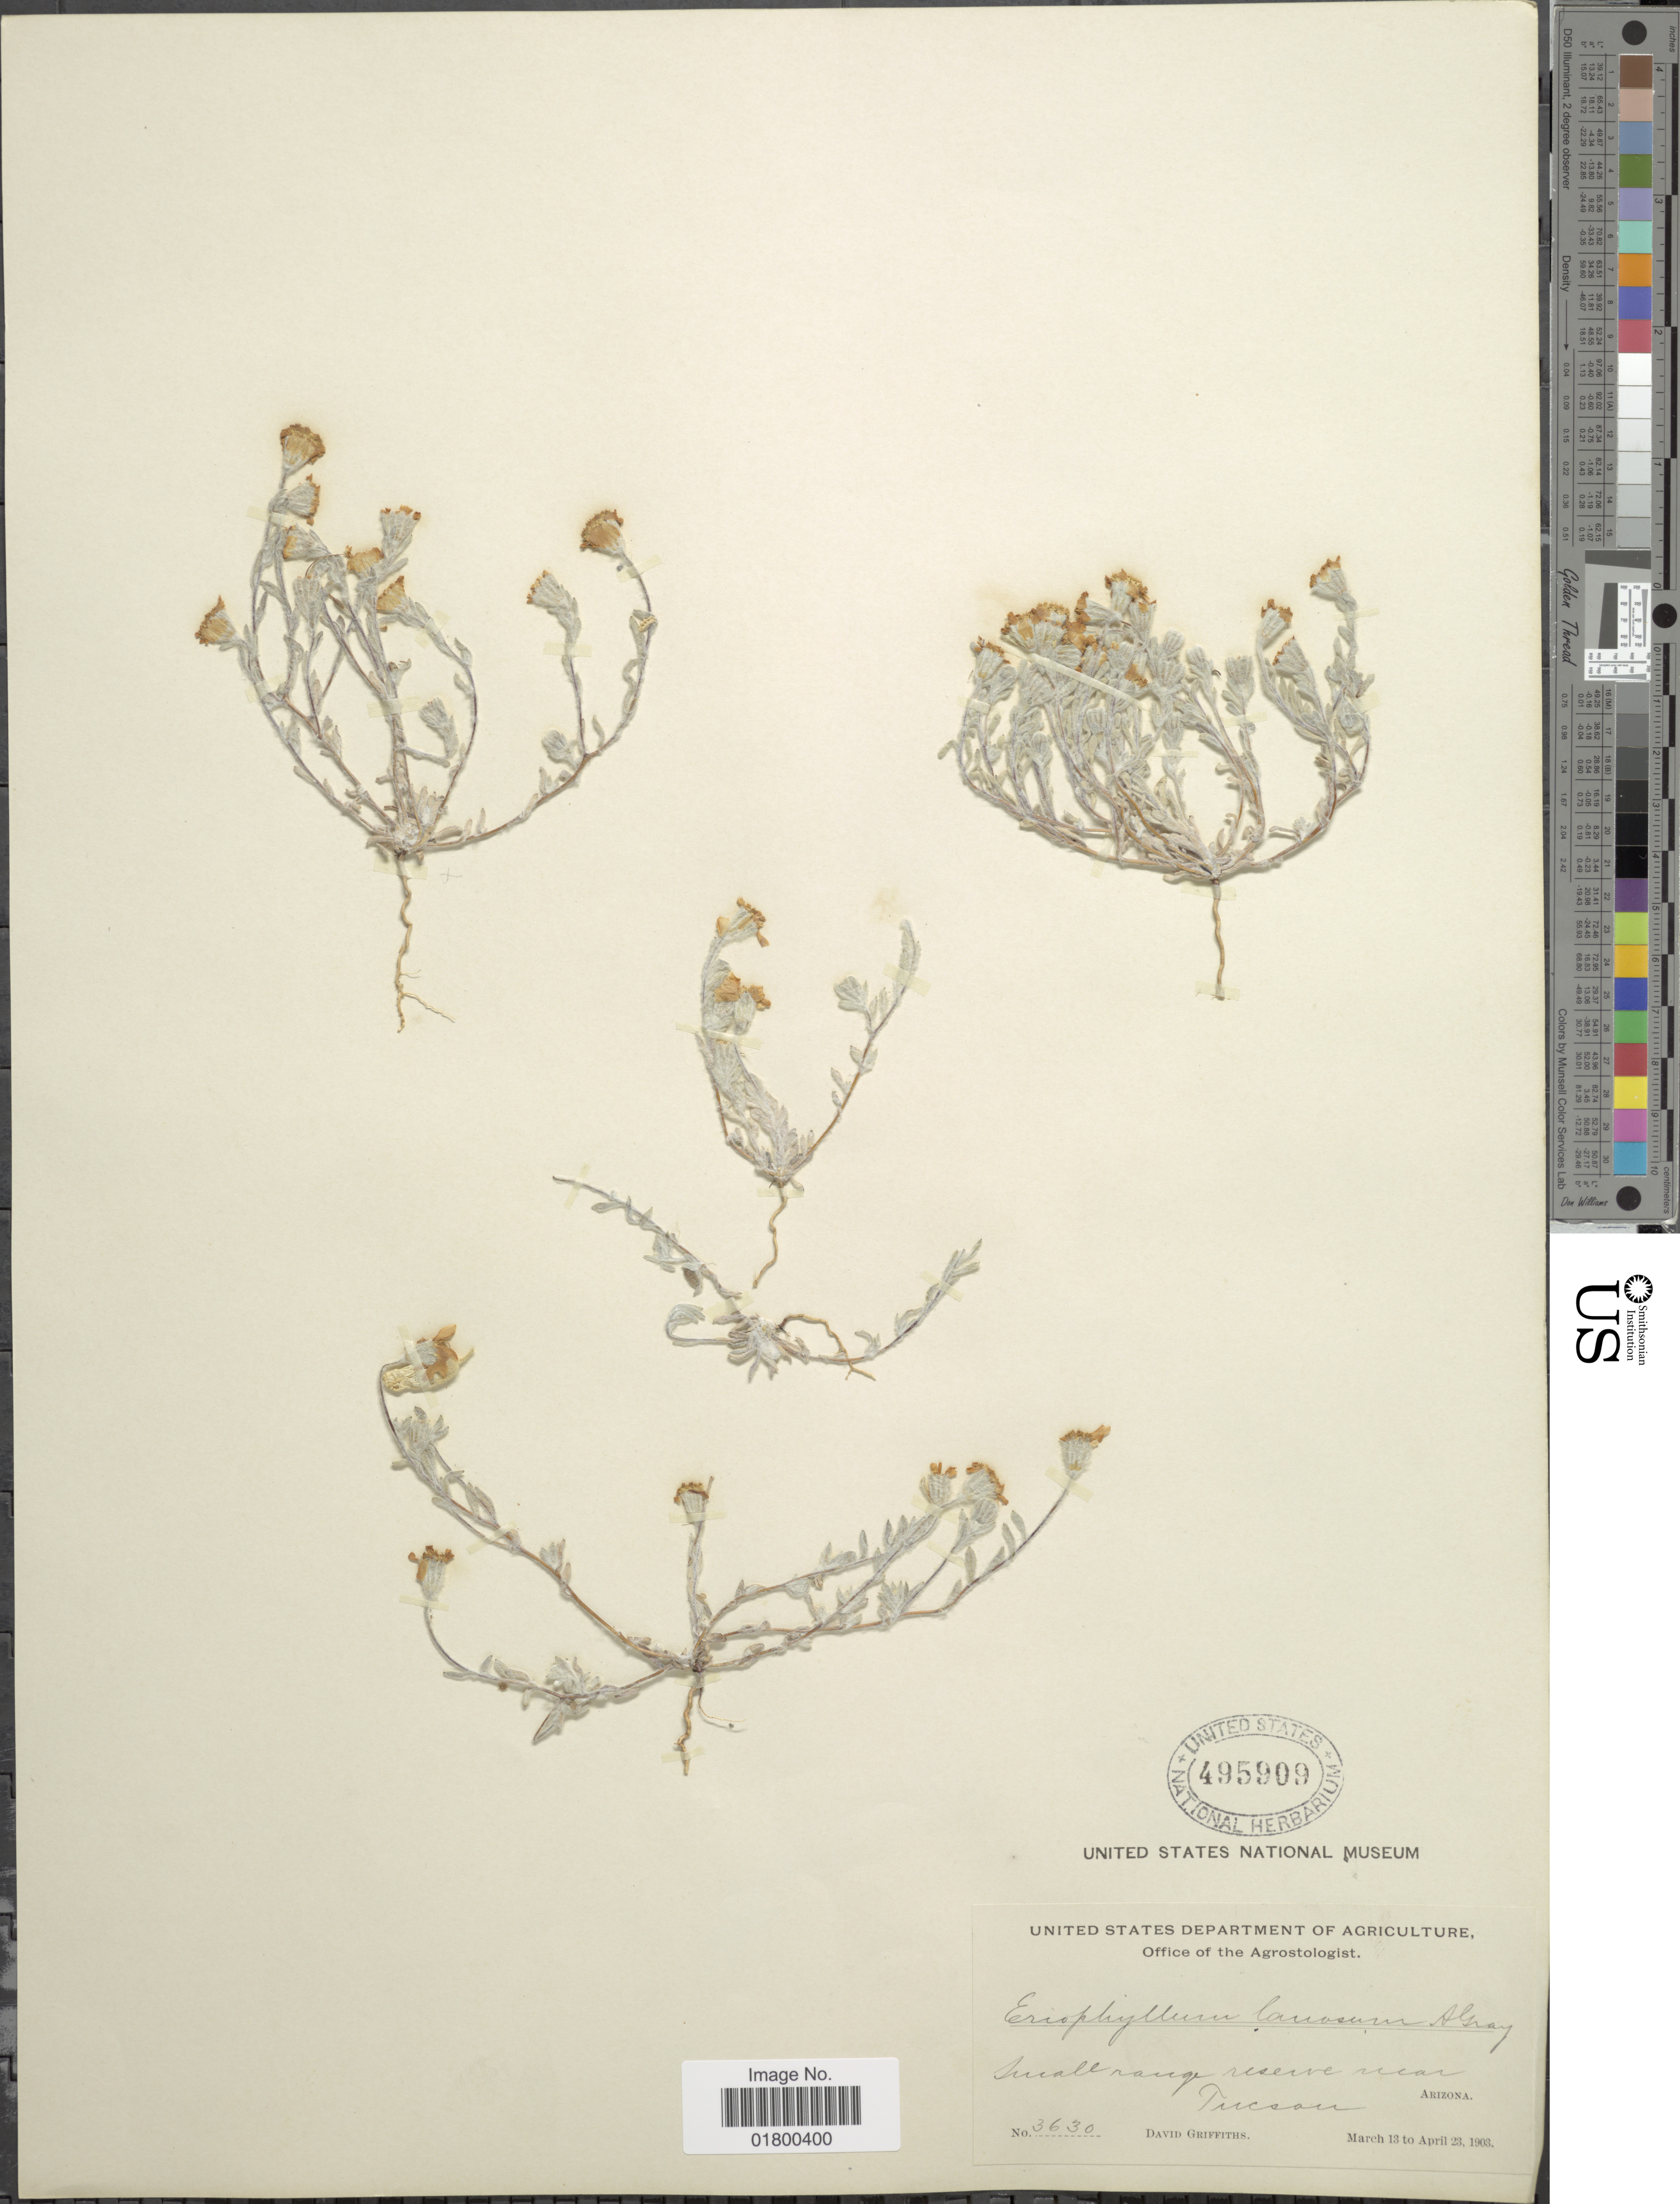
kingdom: Plantae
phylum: Tracheophyta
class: Magnoliopsida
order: Asterales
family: Asteraceae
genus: Eriophyllum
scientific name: Eriophyllum lanosum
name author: (A. Gray) A. Gray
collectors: D. Griffiths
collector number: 3630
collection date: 1903-03-13/1903-04-23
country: United States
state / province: Arizona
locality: Small range reserve near Tucson, Arizona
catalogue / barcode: US 495909